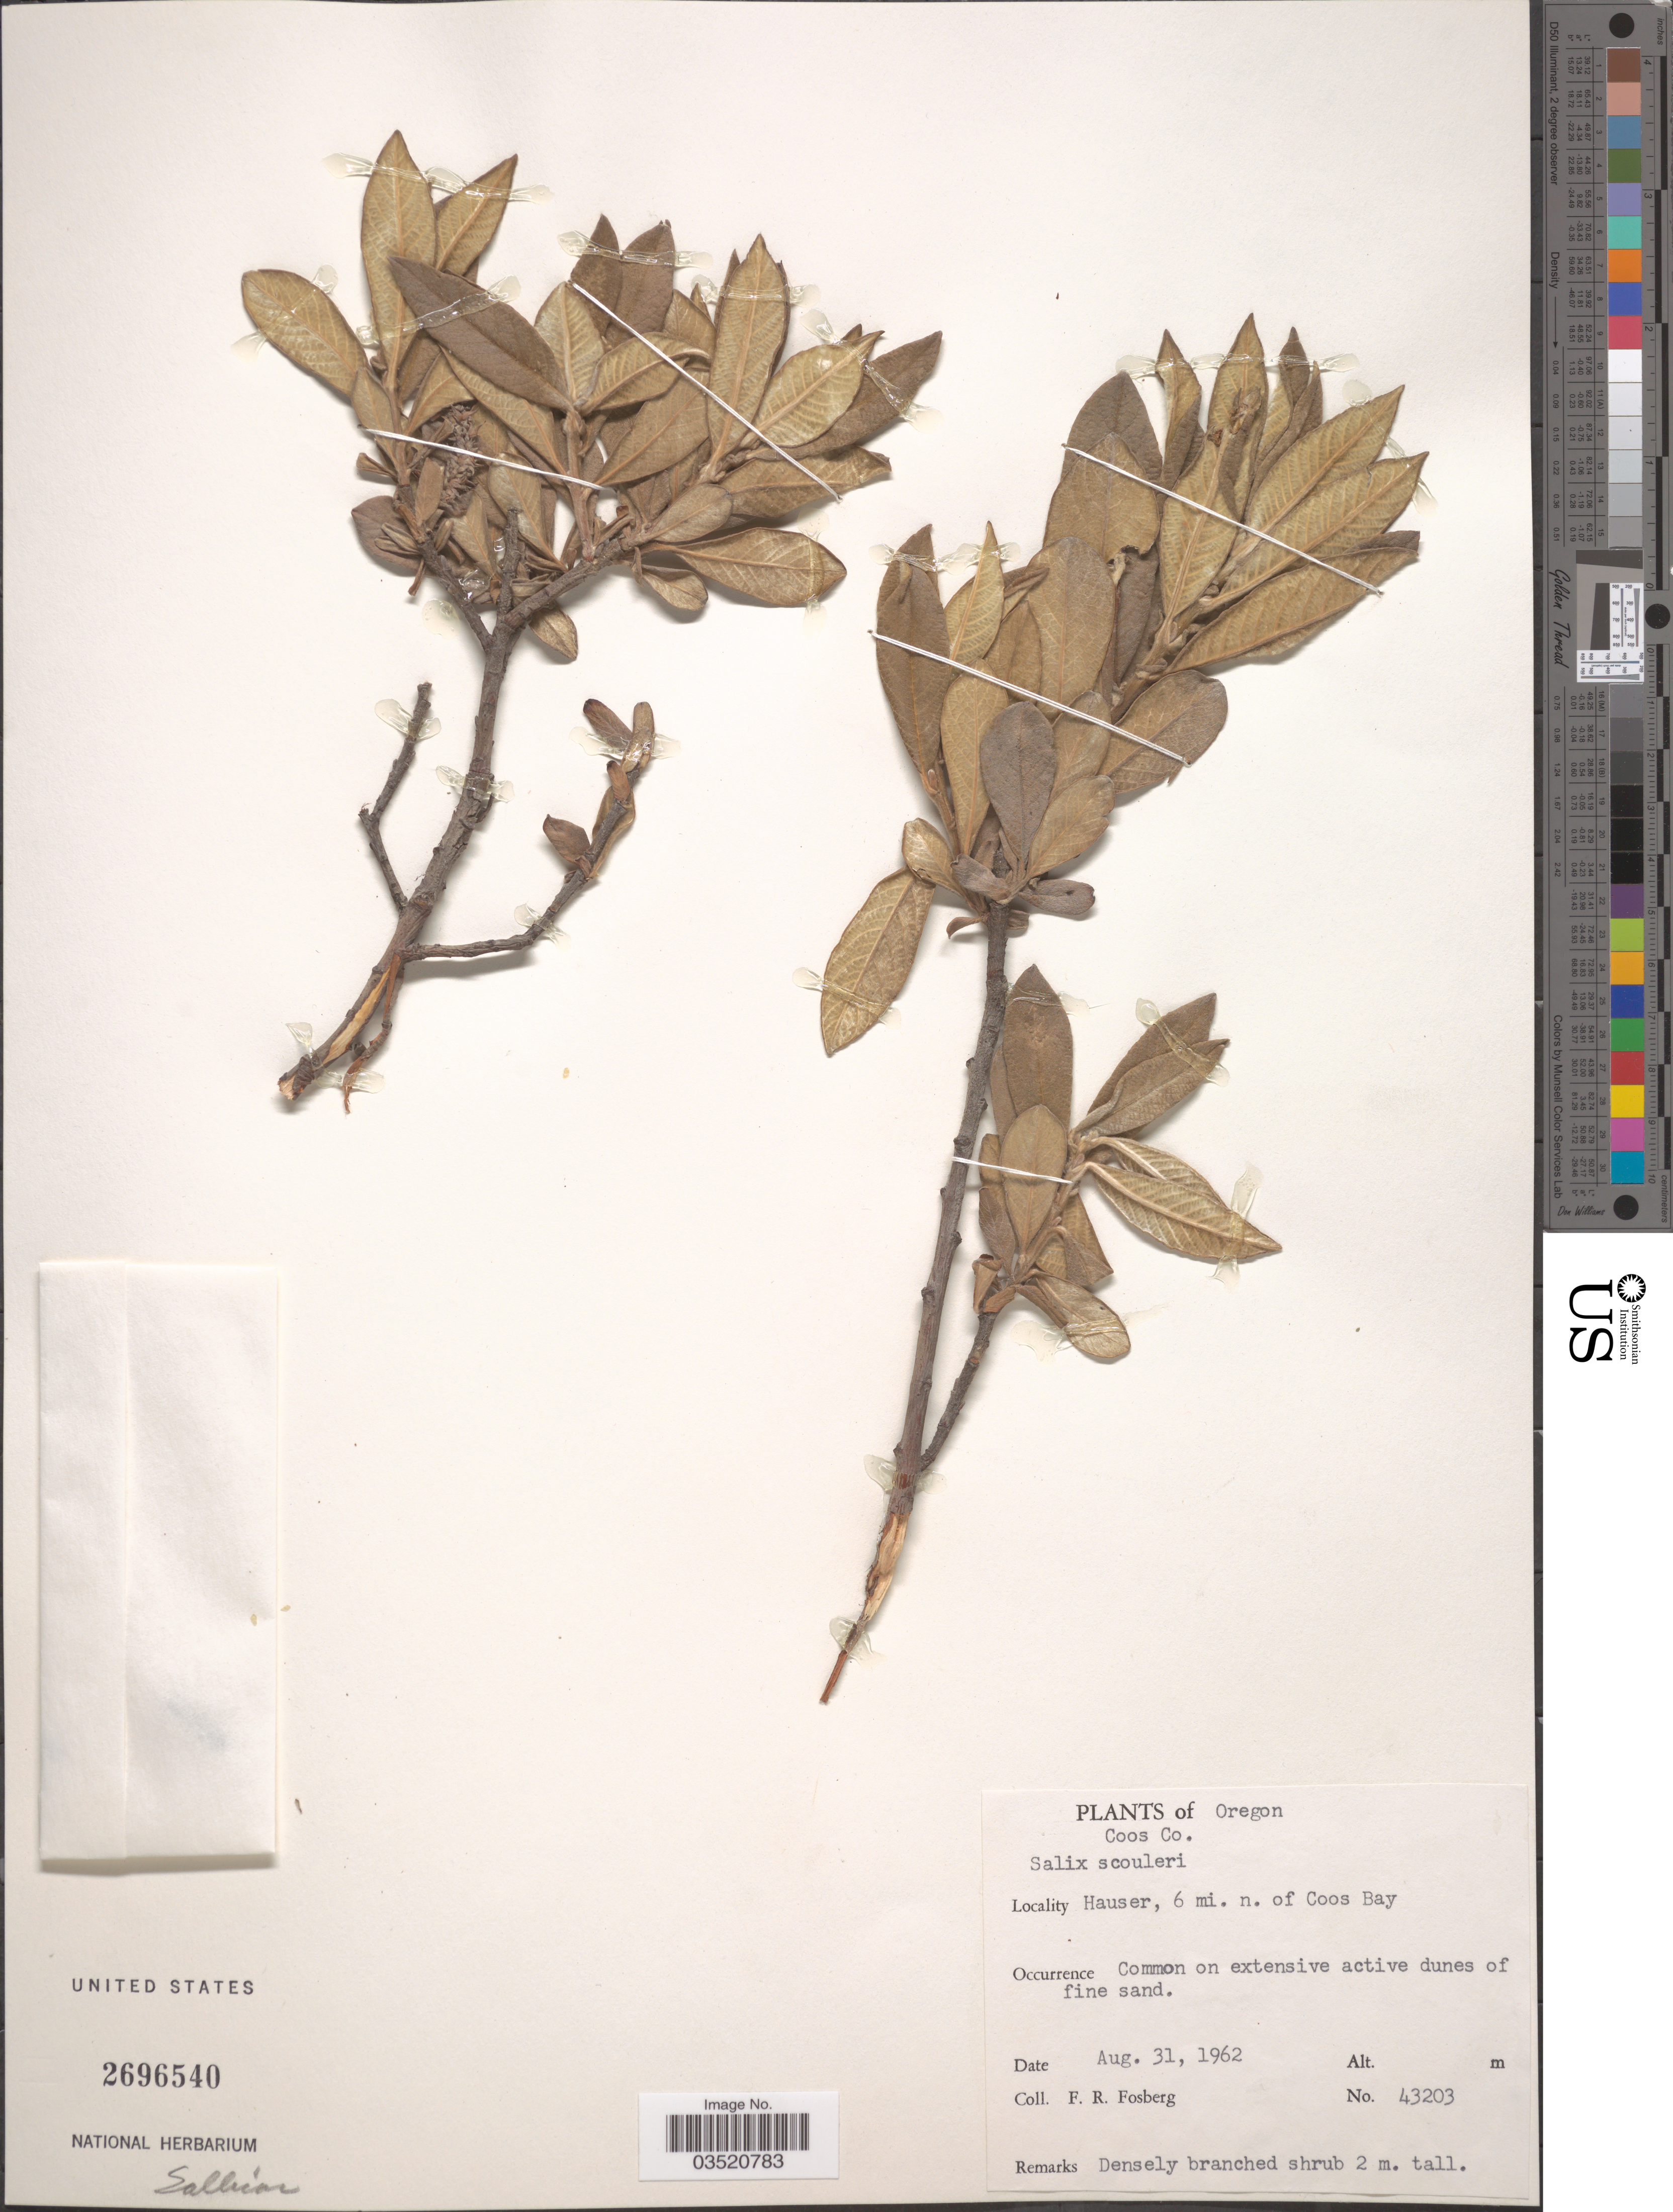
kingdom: Plantae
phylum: Tracheophyta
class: Magnoliopsida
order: Malpighiales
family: Salicaceae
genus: Salix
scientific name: Salix scouleriana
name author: Barratt ex Hook.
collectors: F. R. Fosberg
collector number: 43203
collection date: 1962-08-31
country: United States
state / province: Oregon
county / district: Coos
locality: Coos Co. Hauser, 6 mi. n. of Coos Bay.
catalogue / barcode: US 2696540